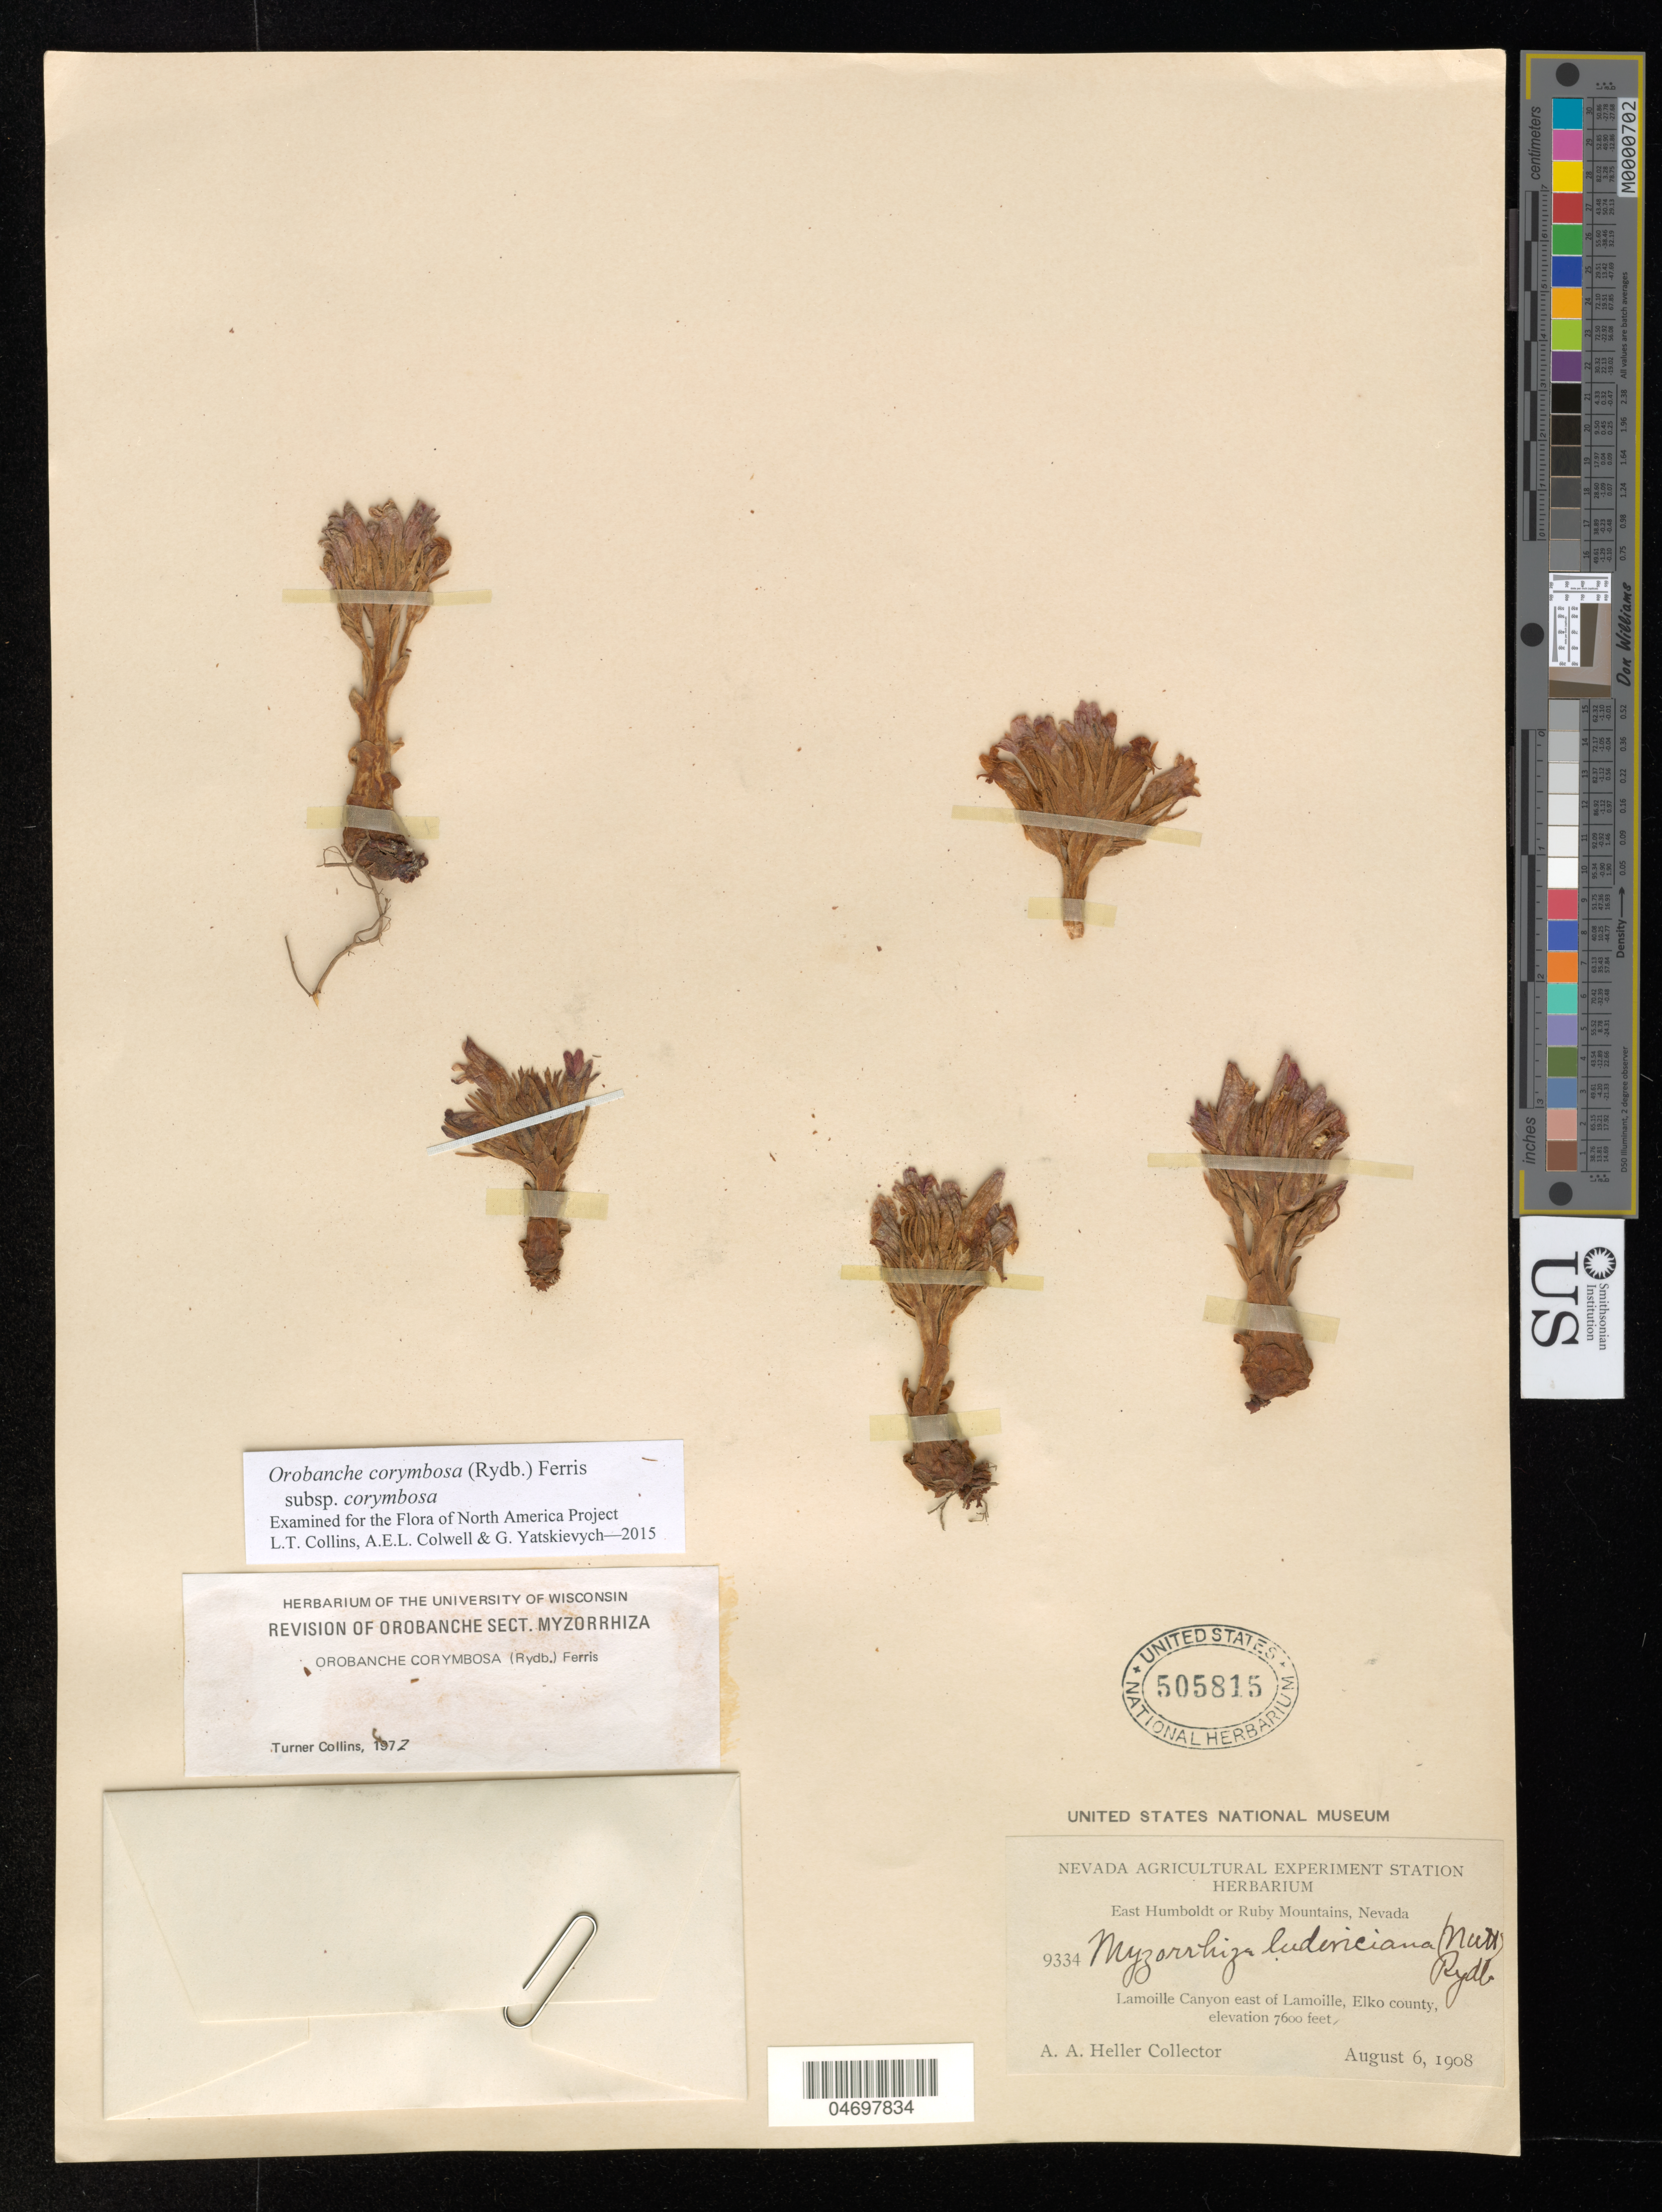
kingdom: Plantae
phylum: Tracheophyta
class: Magnoliopsida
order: Lamiales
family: Orobanchaceae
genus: Orobanche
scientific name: Orobanche corymbosa subsp. corymbosa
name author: (Rydb.) Ferris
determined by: Collins, L. T.; Colwell, A. E.; Yatskievych, G. A.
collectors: A. A. Heller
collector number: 9334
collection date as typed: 06 Aug 1908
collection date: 1908-08-06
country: United States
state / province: Nevada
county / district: Elko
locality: Lamoille Canyon E of Lamoille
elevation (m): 2316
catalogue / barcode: US 505815